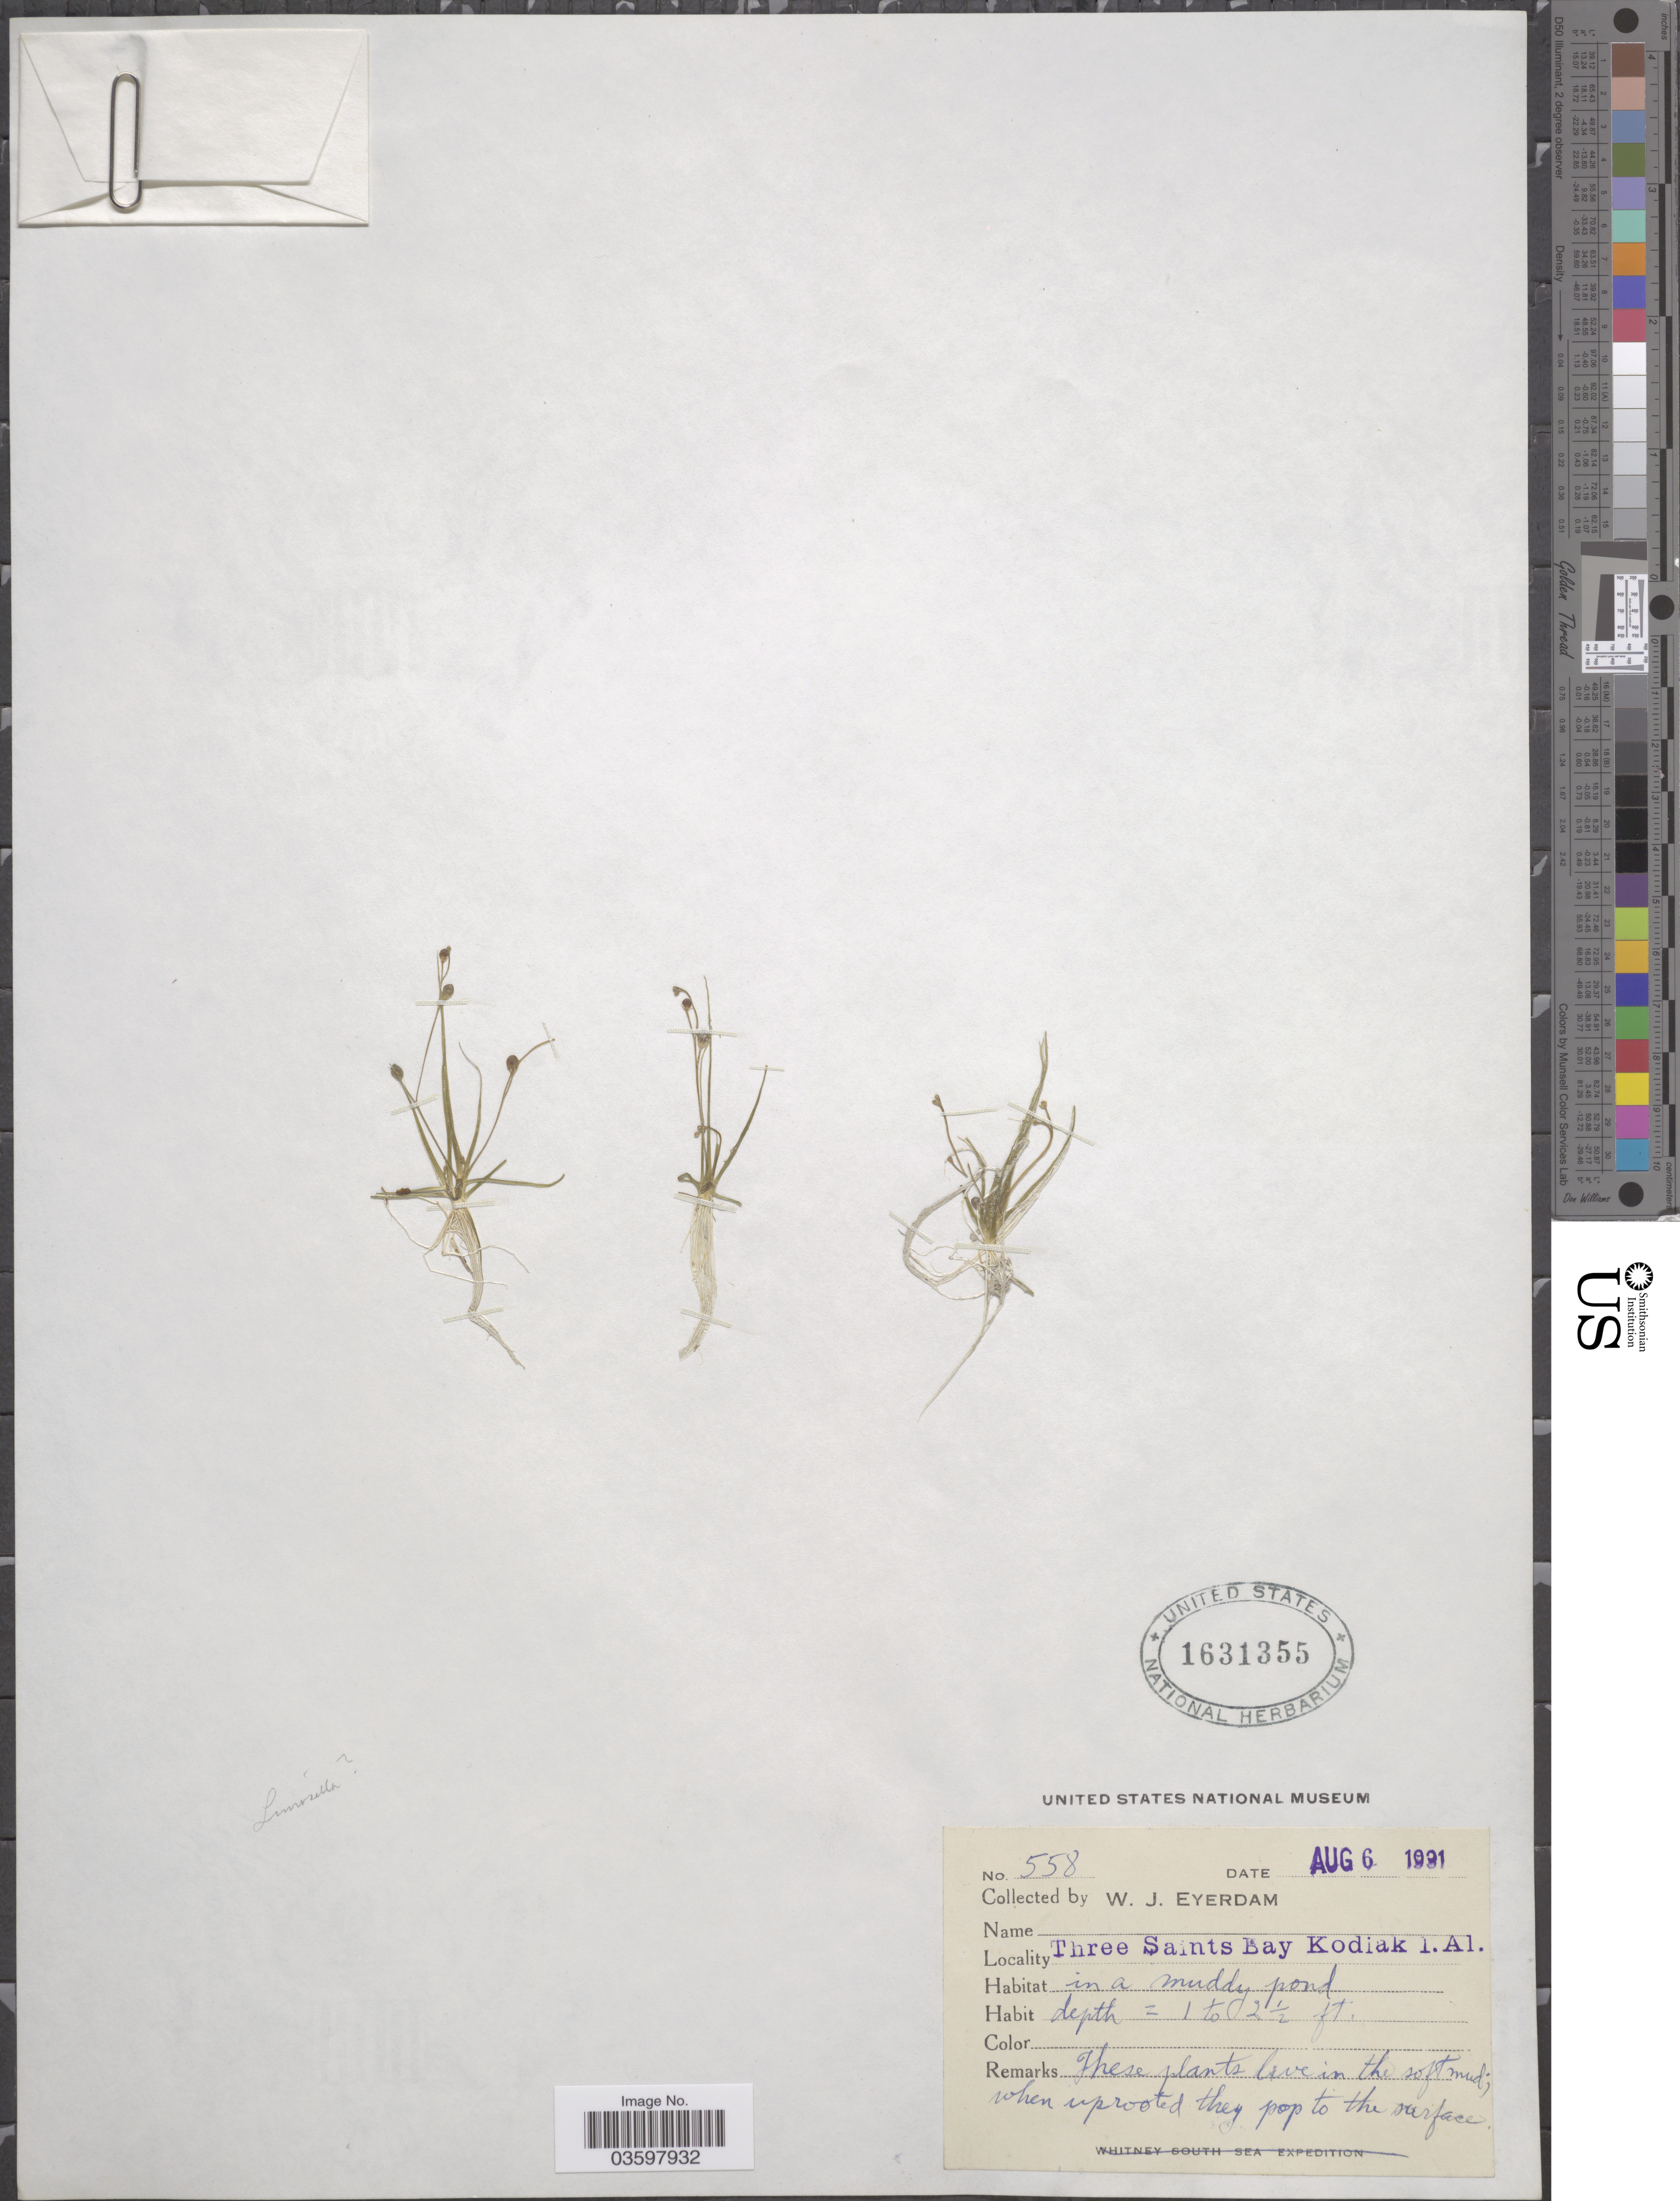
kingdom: Plantae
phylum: Tracheophyta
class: Magnoliopsida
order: Brassicales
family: Brassicaceae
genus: Subularia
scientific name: Subularia aquatica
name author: L.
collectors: W. J. Eyerdam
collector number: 558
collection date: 1931-08-06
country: United States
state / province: Alaska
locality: Three Saints Bay Kodiak I.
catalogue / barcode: US 1631355